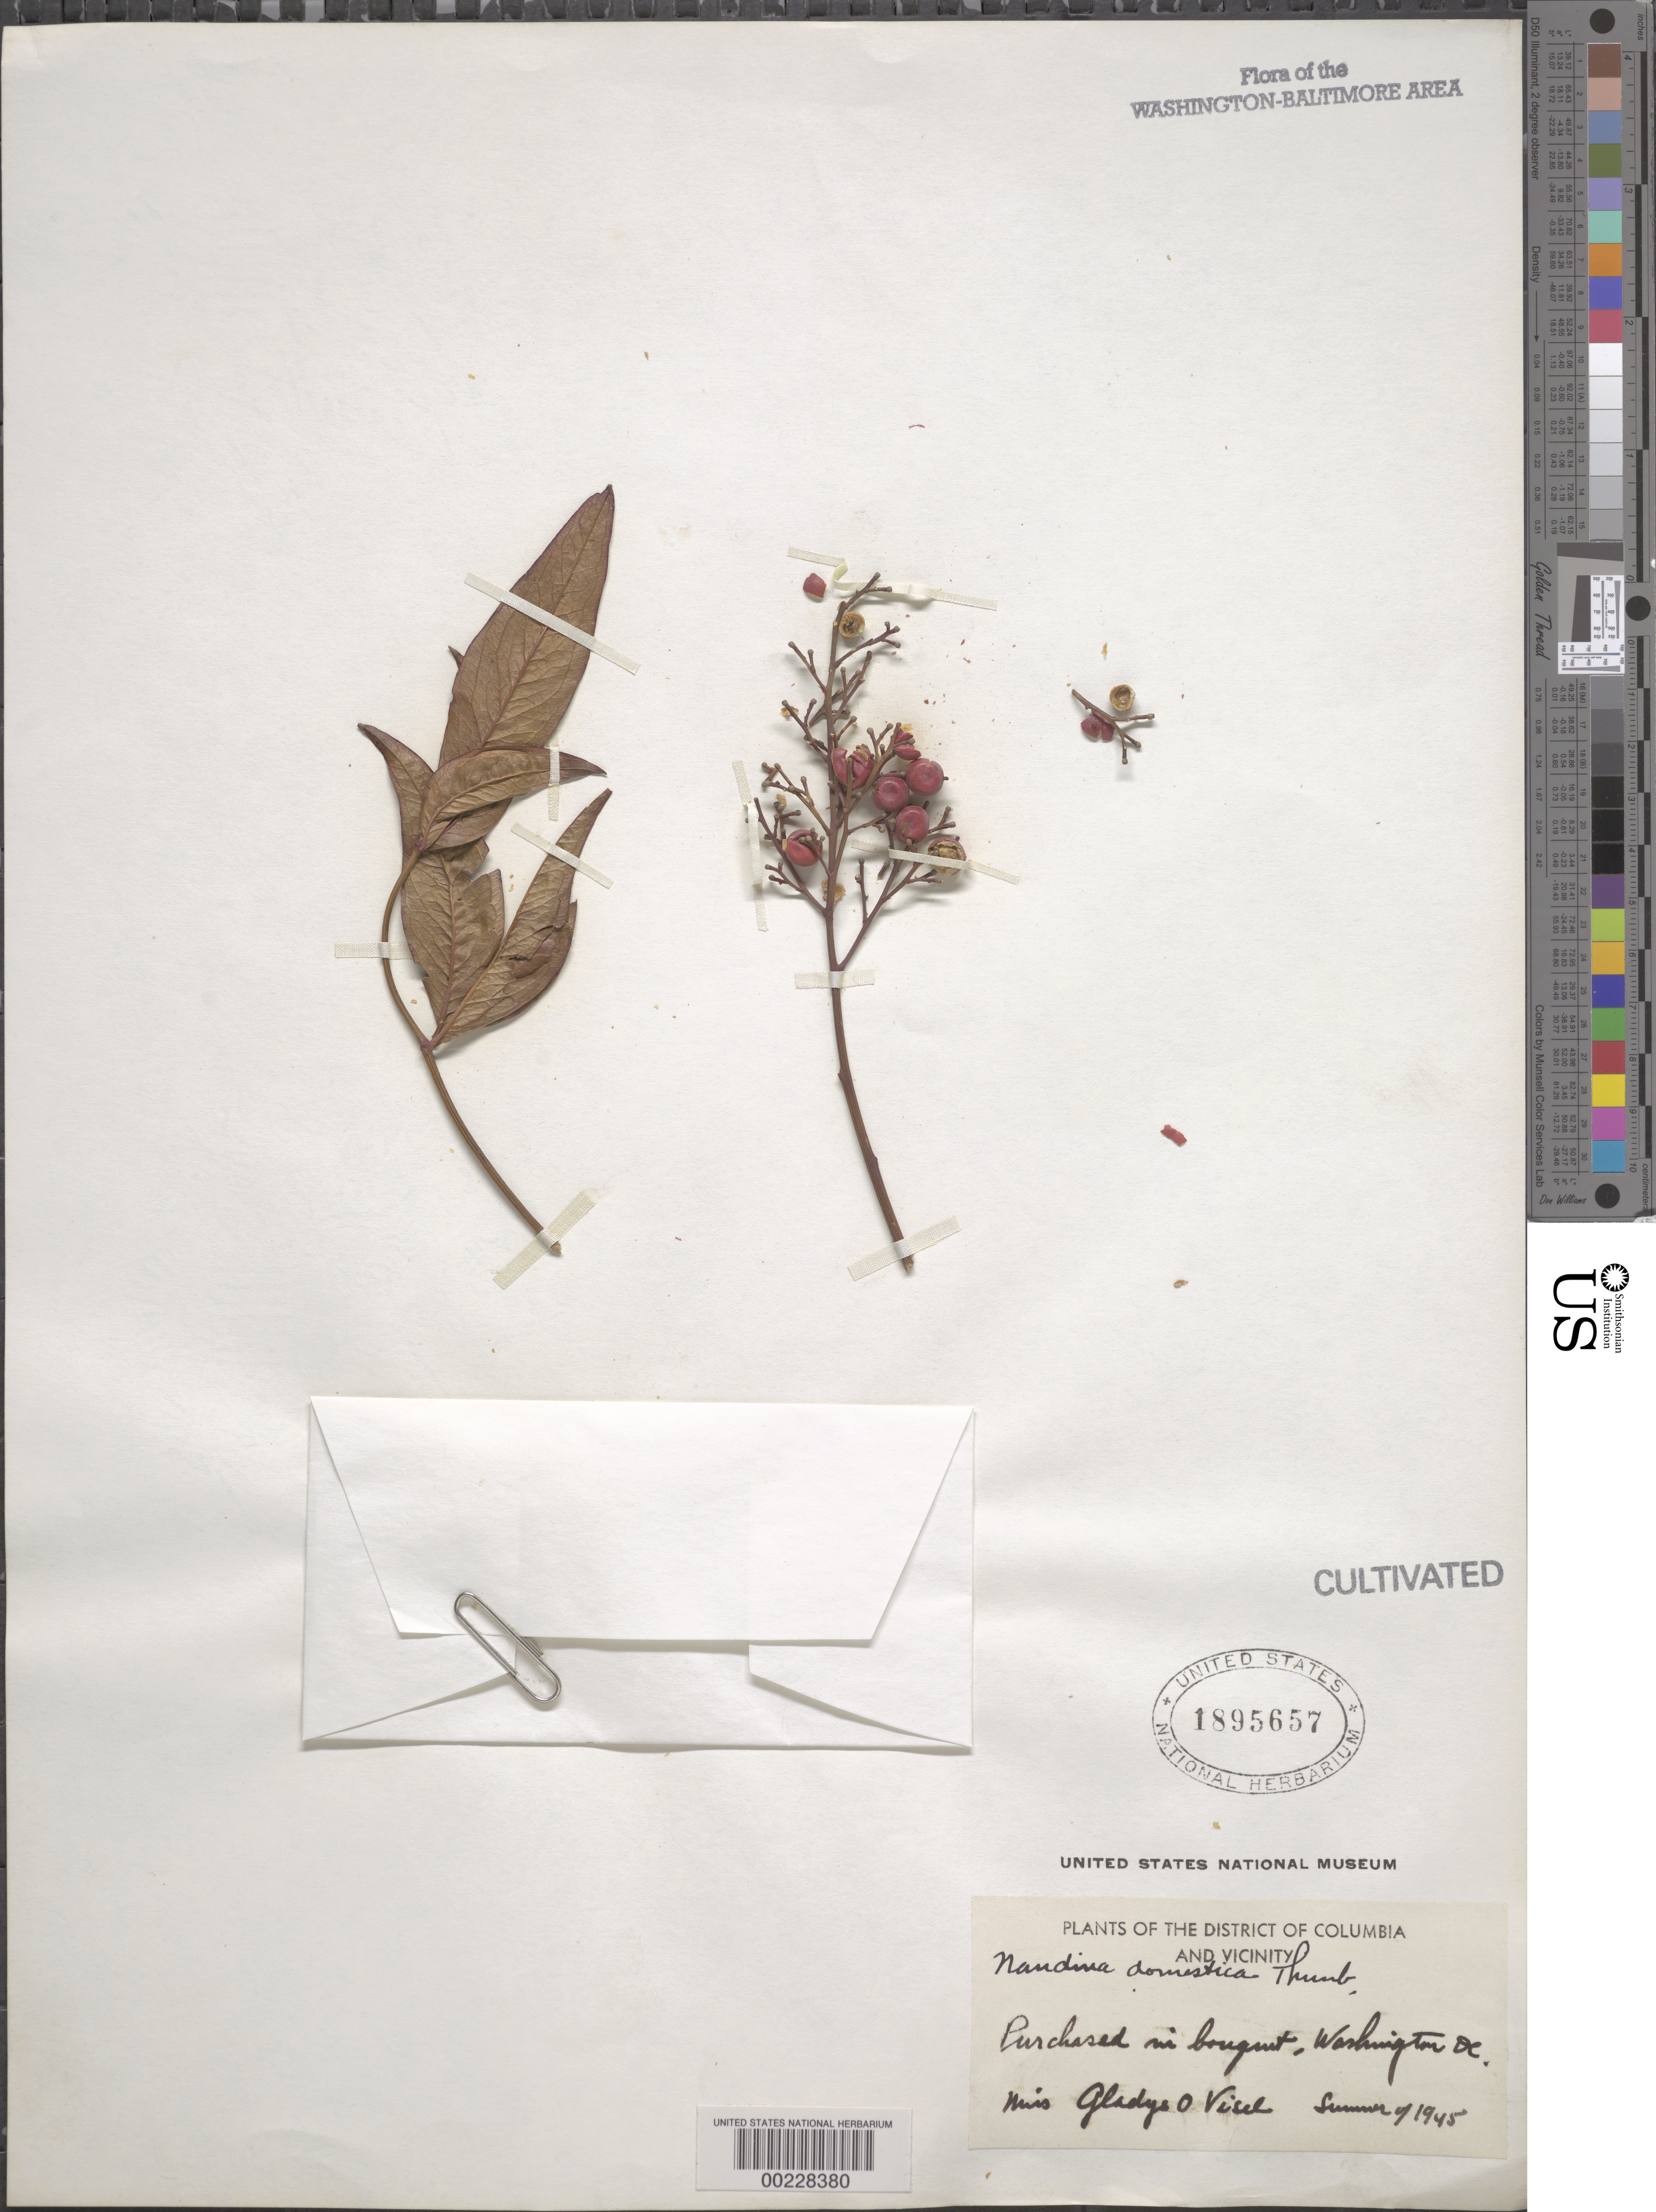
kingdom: Plantae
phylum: Tracheophyta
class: Magnoliopsida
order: Ranunculales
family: Berberidaceae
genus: Nandina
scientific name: Nandina domestica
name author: Thunb.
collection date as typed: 1945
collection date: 1945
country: United States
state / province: District of Columbia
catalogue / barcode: US 1895657